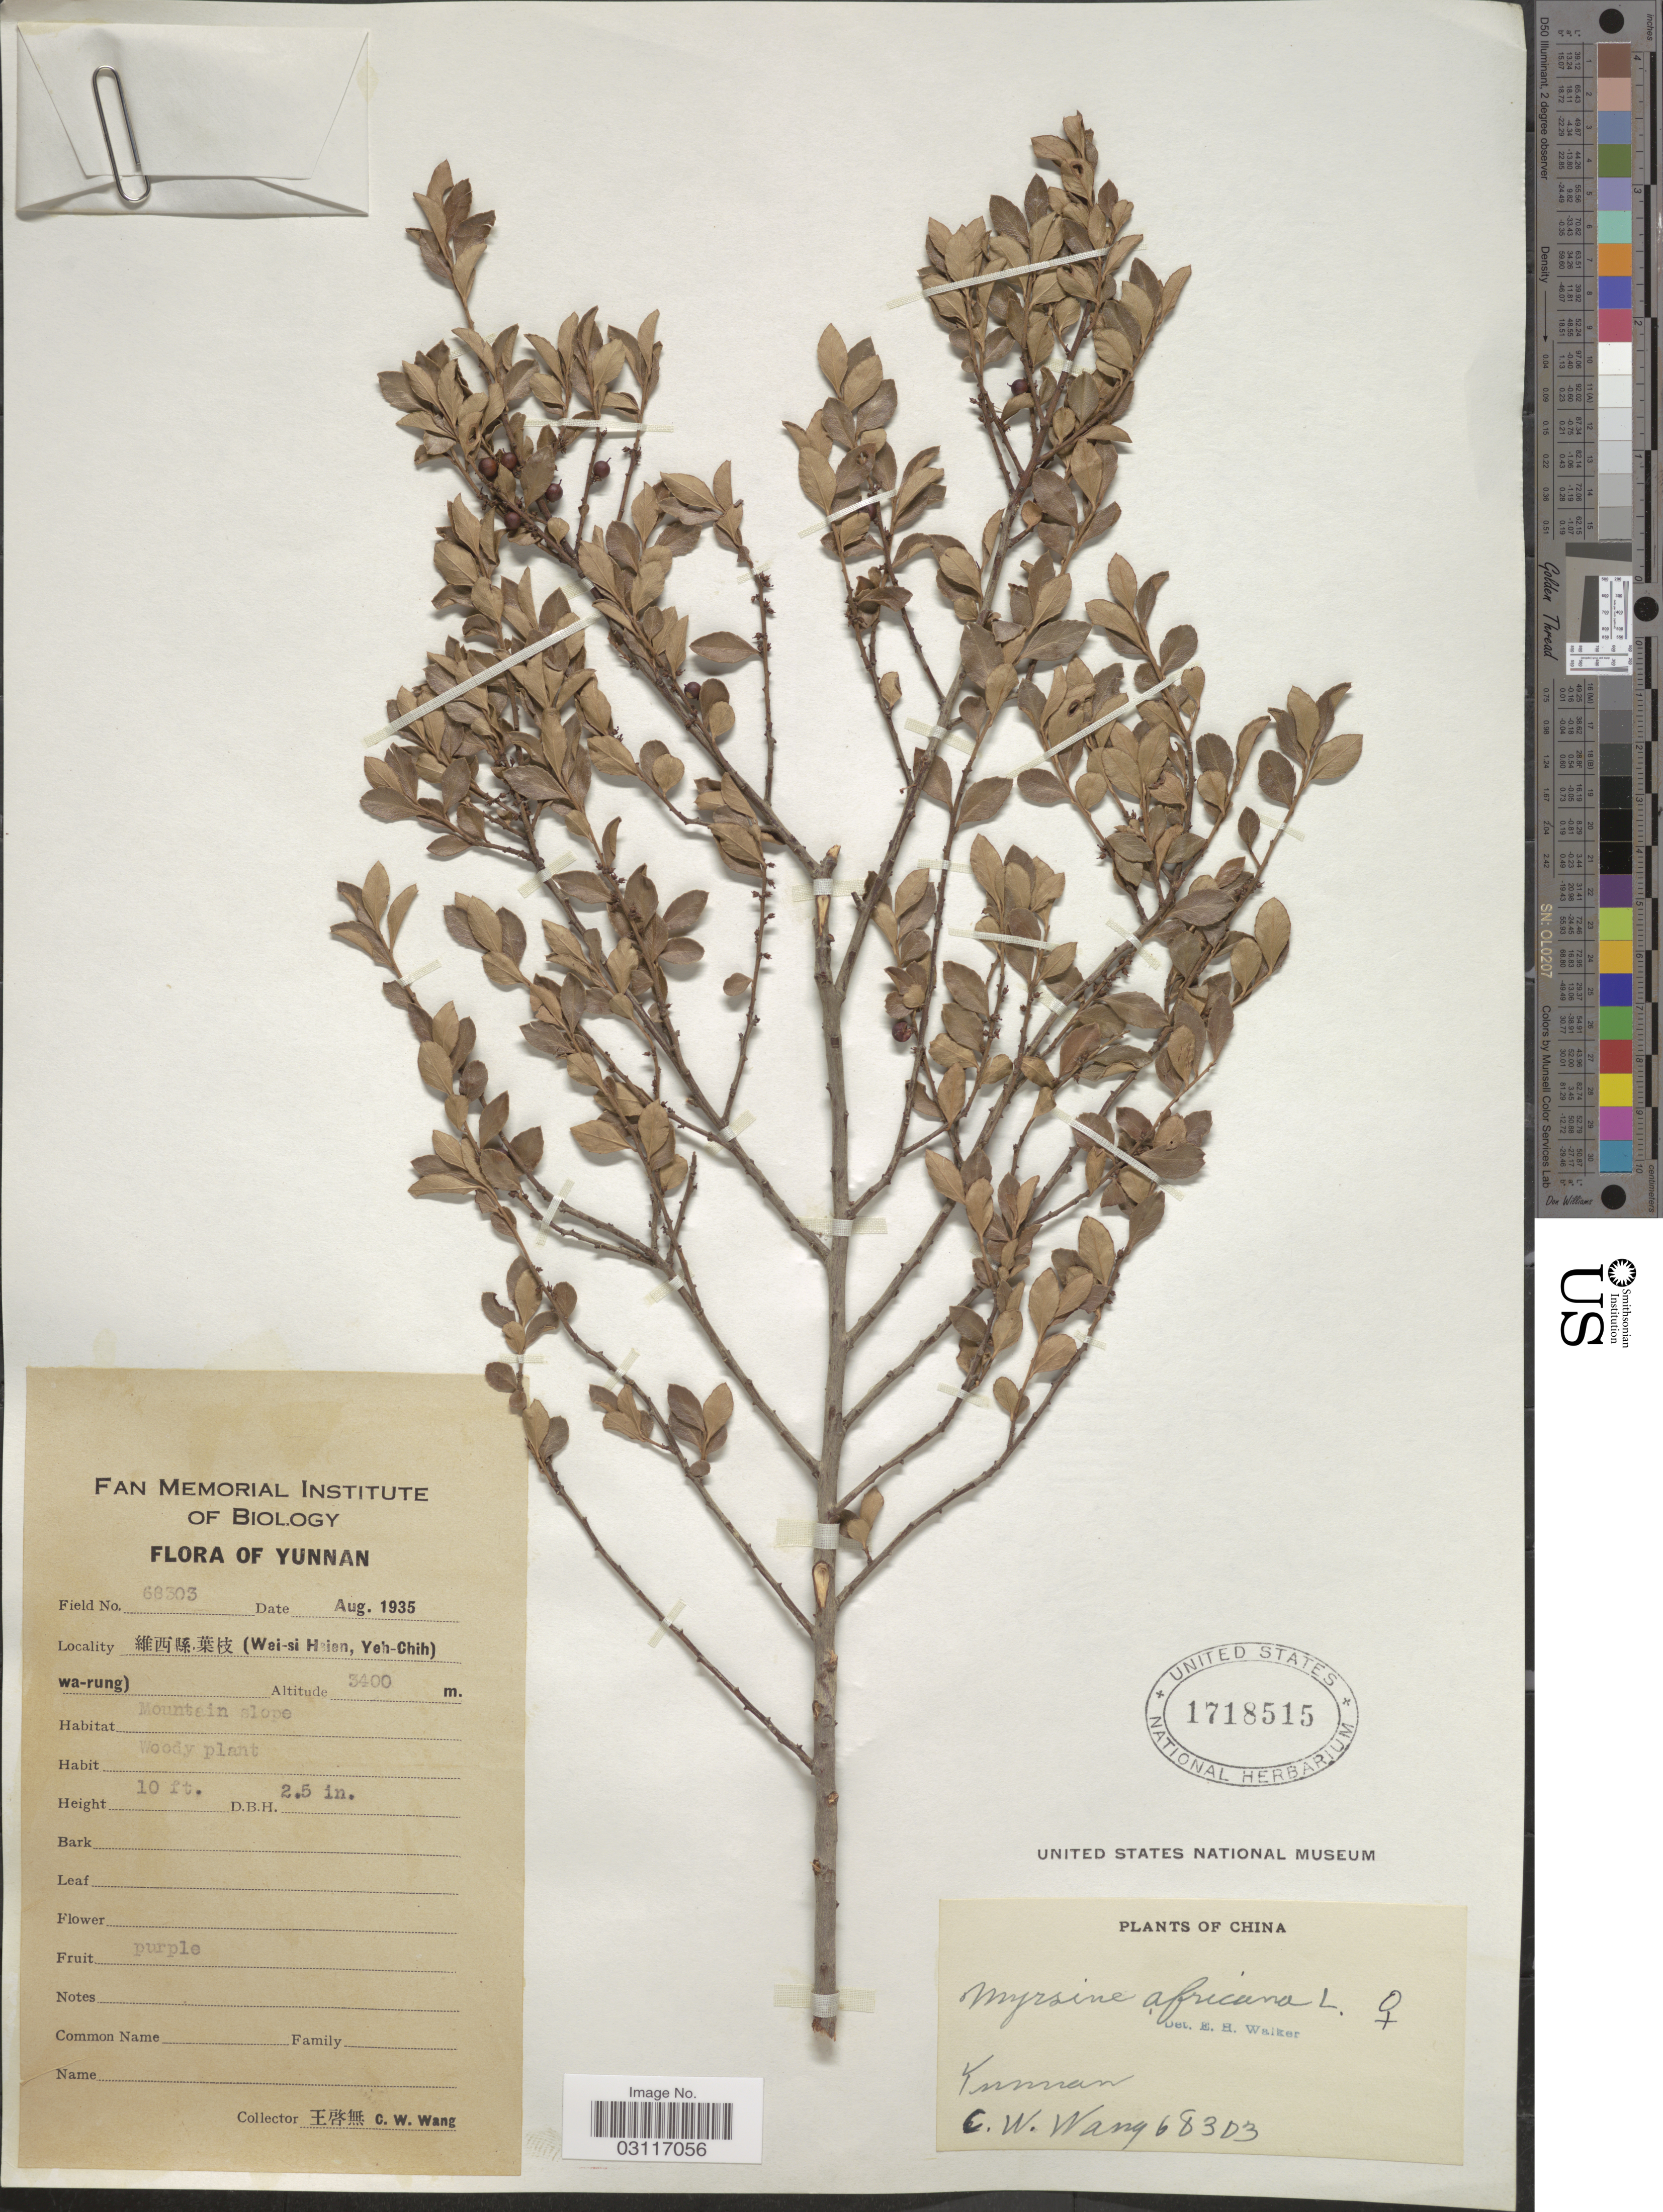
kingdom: Plantae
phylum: Tracheophyta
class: Magnoliopsida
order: Ericales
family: Primulaceae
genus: Myrsine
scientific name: Myrsine africana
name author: L.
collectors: C. W. Wang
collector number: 68303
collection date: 1935-08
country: China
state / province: Yunnan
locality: Wei-si Hsien, Yeh-Chih. Wa-rung. Mountain slope.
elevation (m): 3400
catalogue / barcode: US 1718515